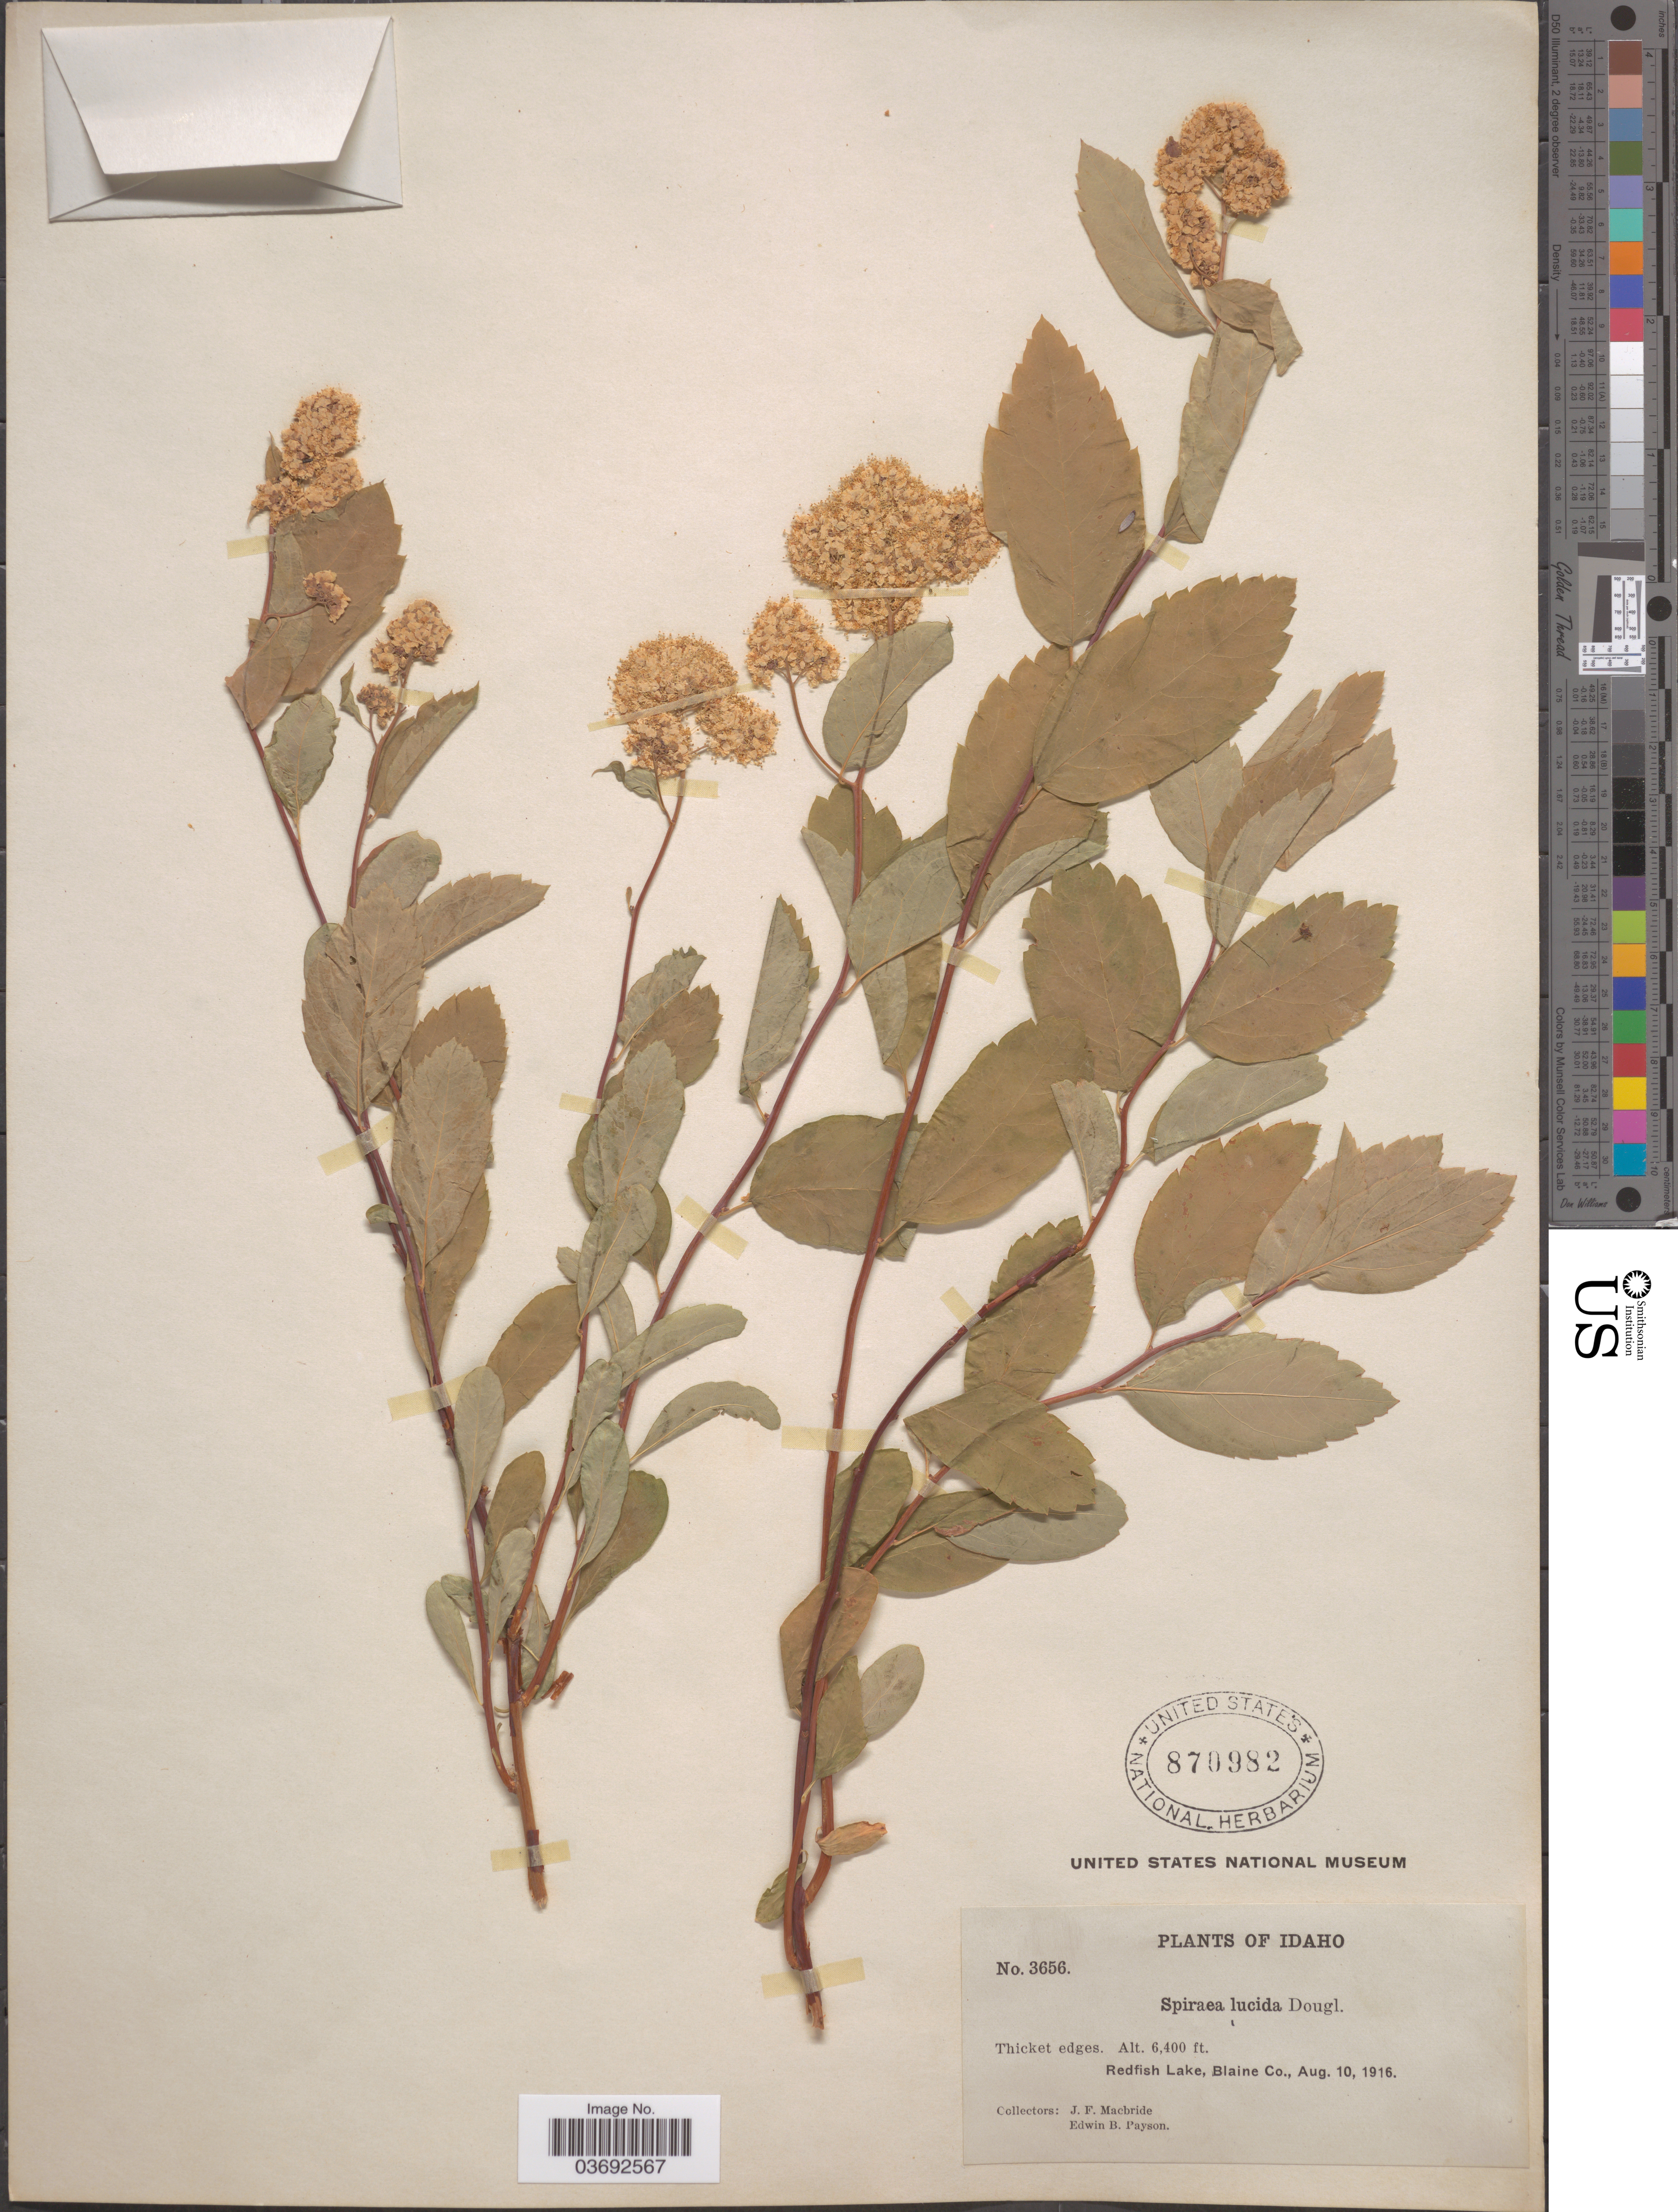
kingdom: Plantae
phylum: Tracheophyta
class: Magnoliopsida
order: Rosales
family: Rosaceae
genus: Spiraea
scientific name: Spiraea lucida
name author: Douglas ex Greene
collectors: J. F. Macbride & E. B. Payson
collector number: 3656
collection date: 1916-08-10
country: United States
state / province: Idaho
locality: Redfish Lake, Blaine Co.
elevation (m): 1951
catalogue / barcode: US 870982